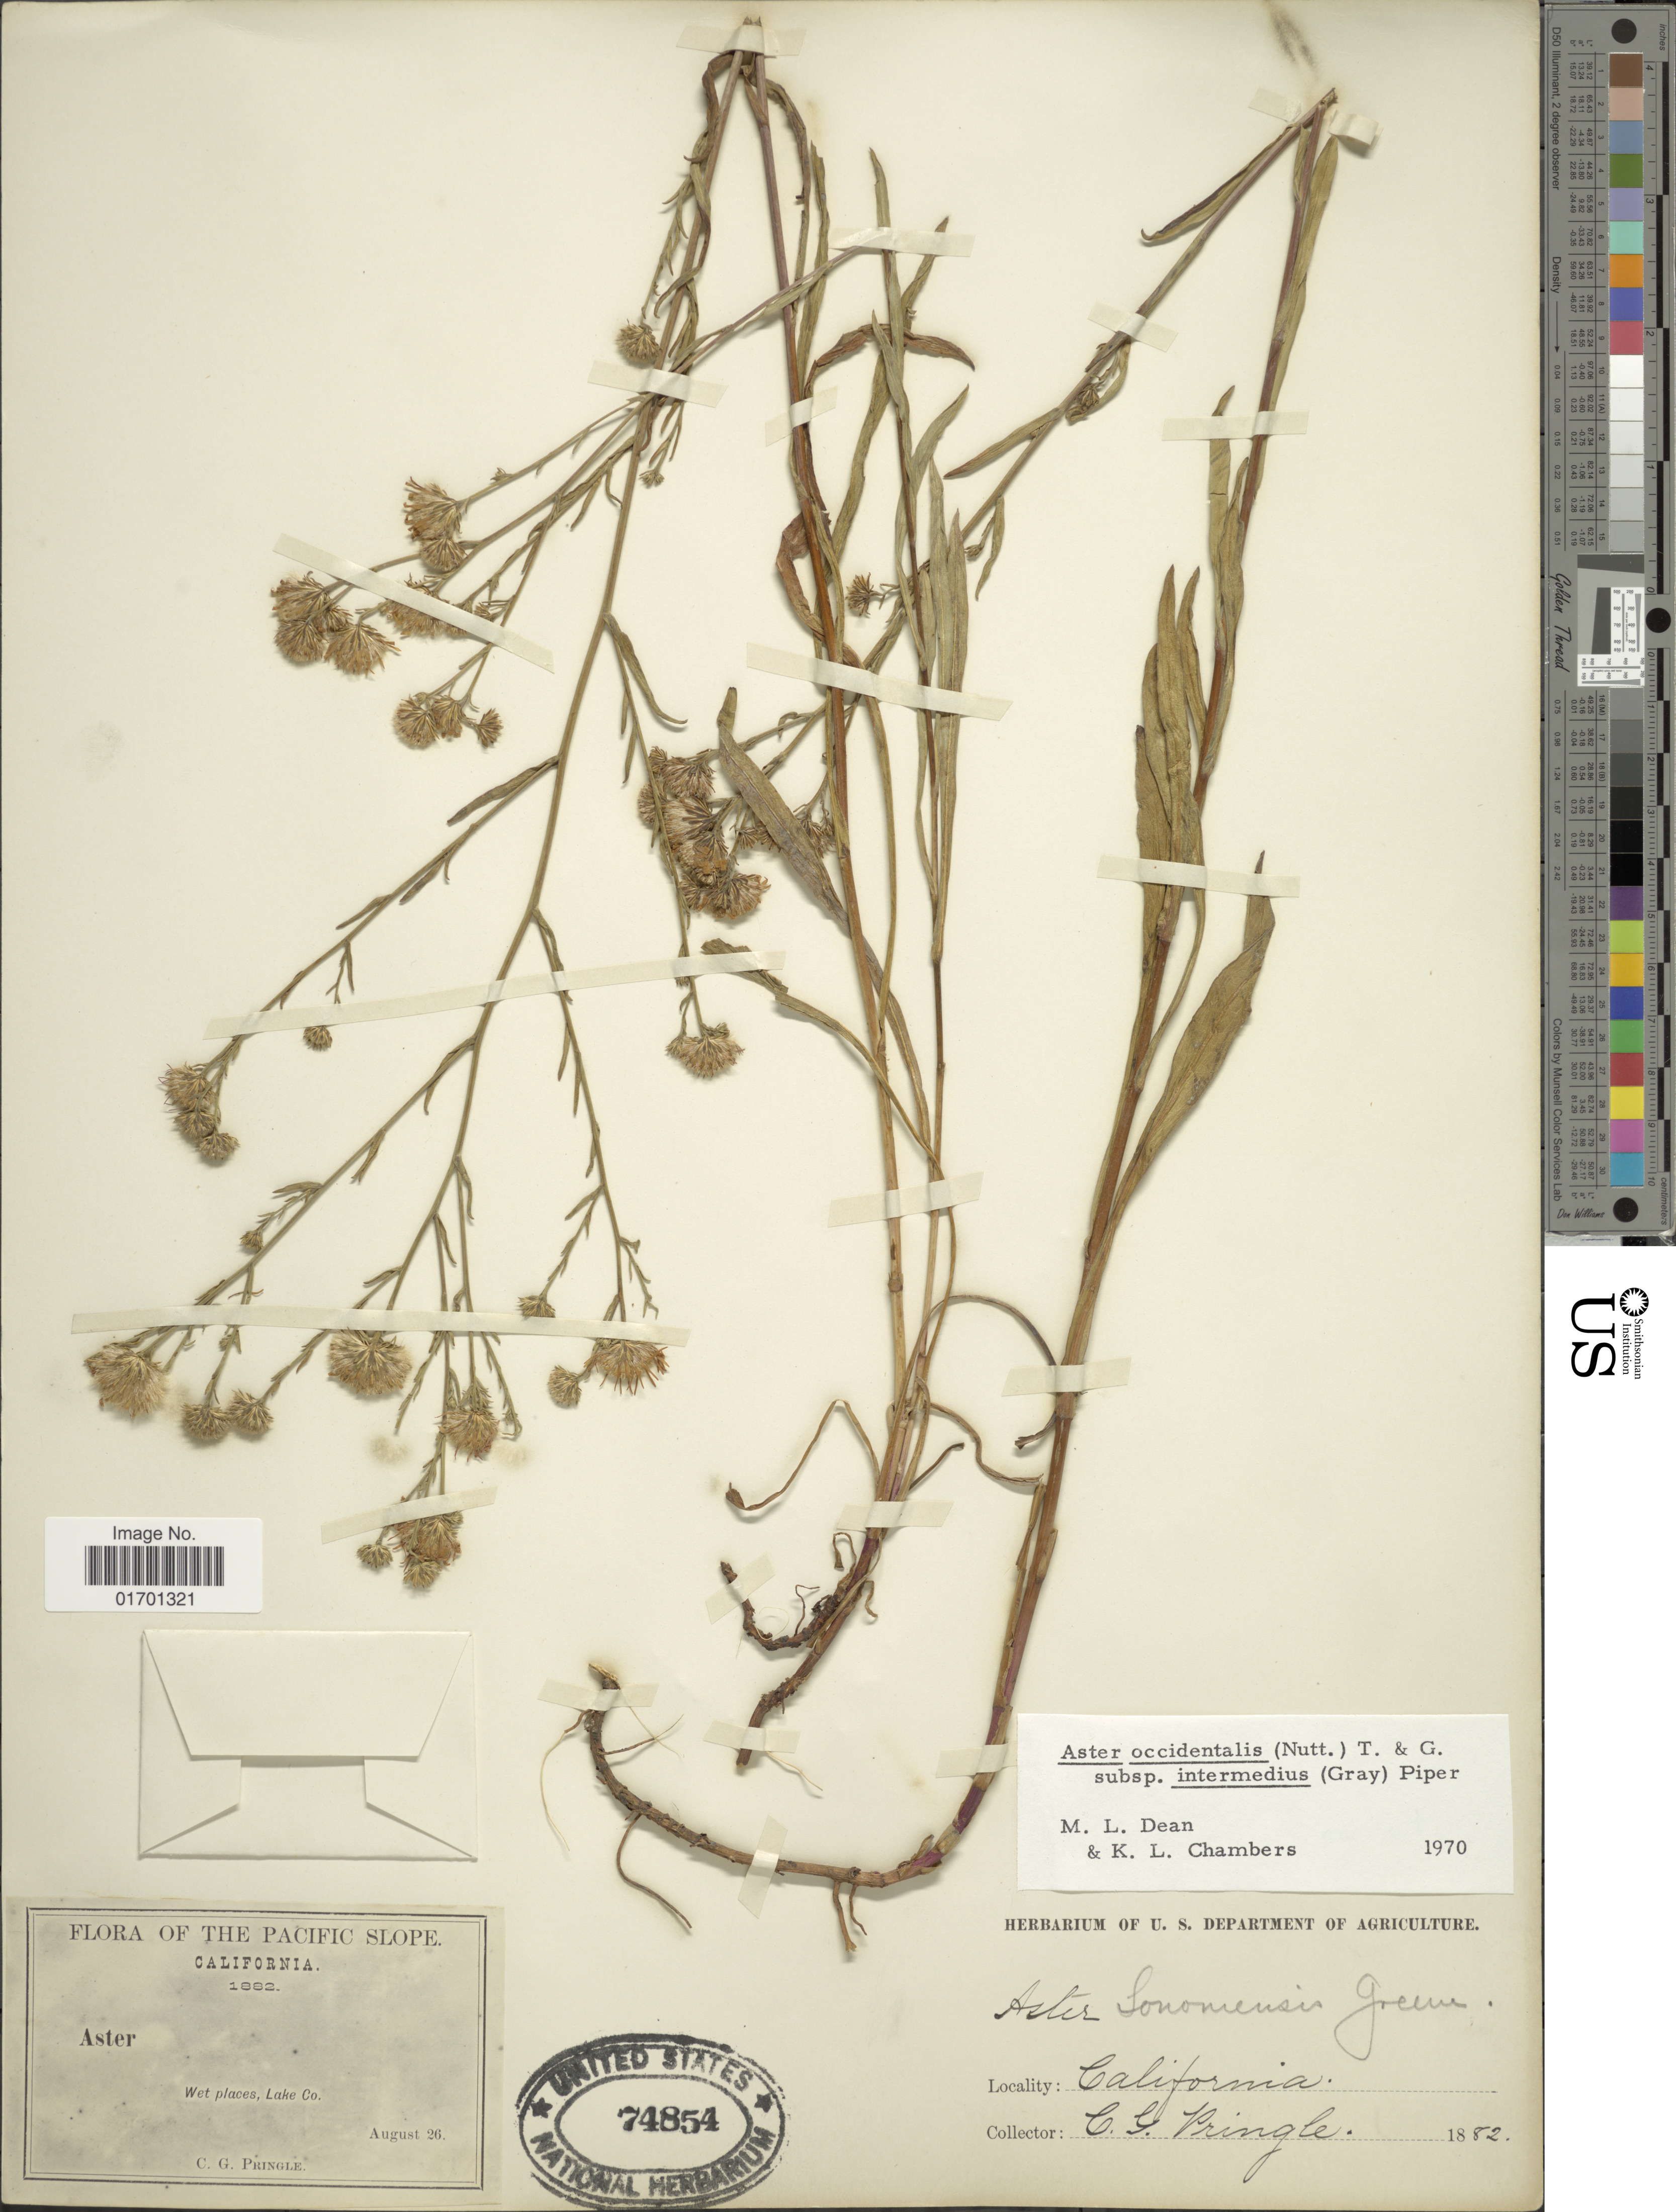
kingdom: Plantae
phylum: Tracheophyta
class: Magnoliopsida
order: Asterales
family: Asteraceae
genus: Symphyotrichum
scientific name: Symphyotrichum spathulatum var. intermedium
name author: (A. Gray) G.L. Nesom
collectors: C. G. Pringle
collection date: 1882-08-26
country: United States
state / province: California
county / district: Lake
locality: The Pacific Slope, wet places, Lake Co.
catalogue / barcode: US 74854